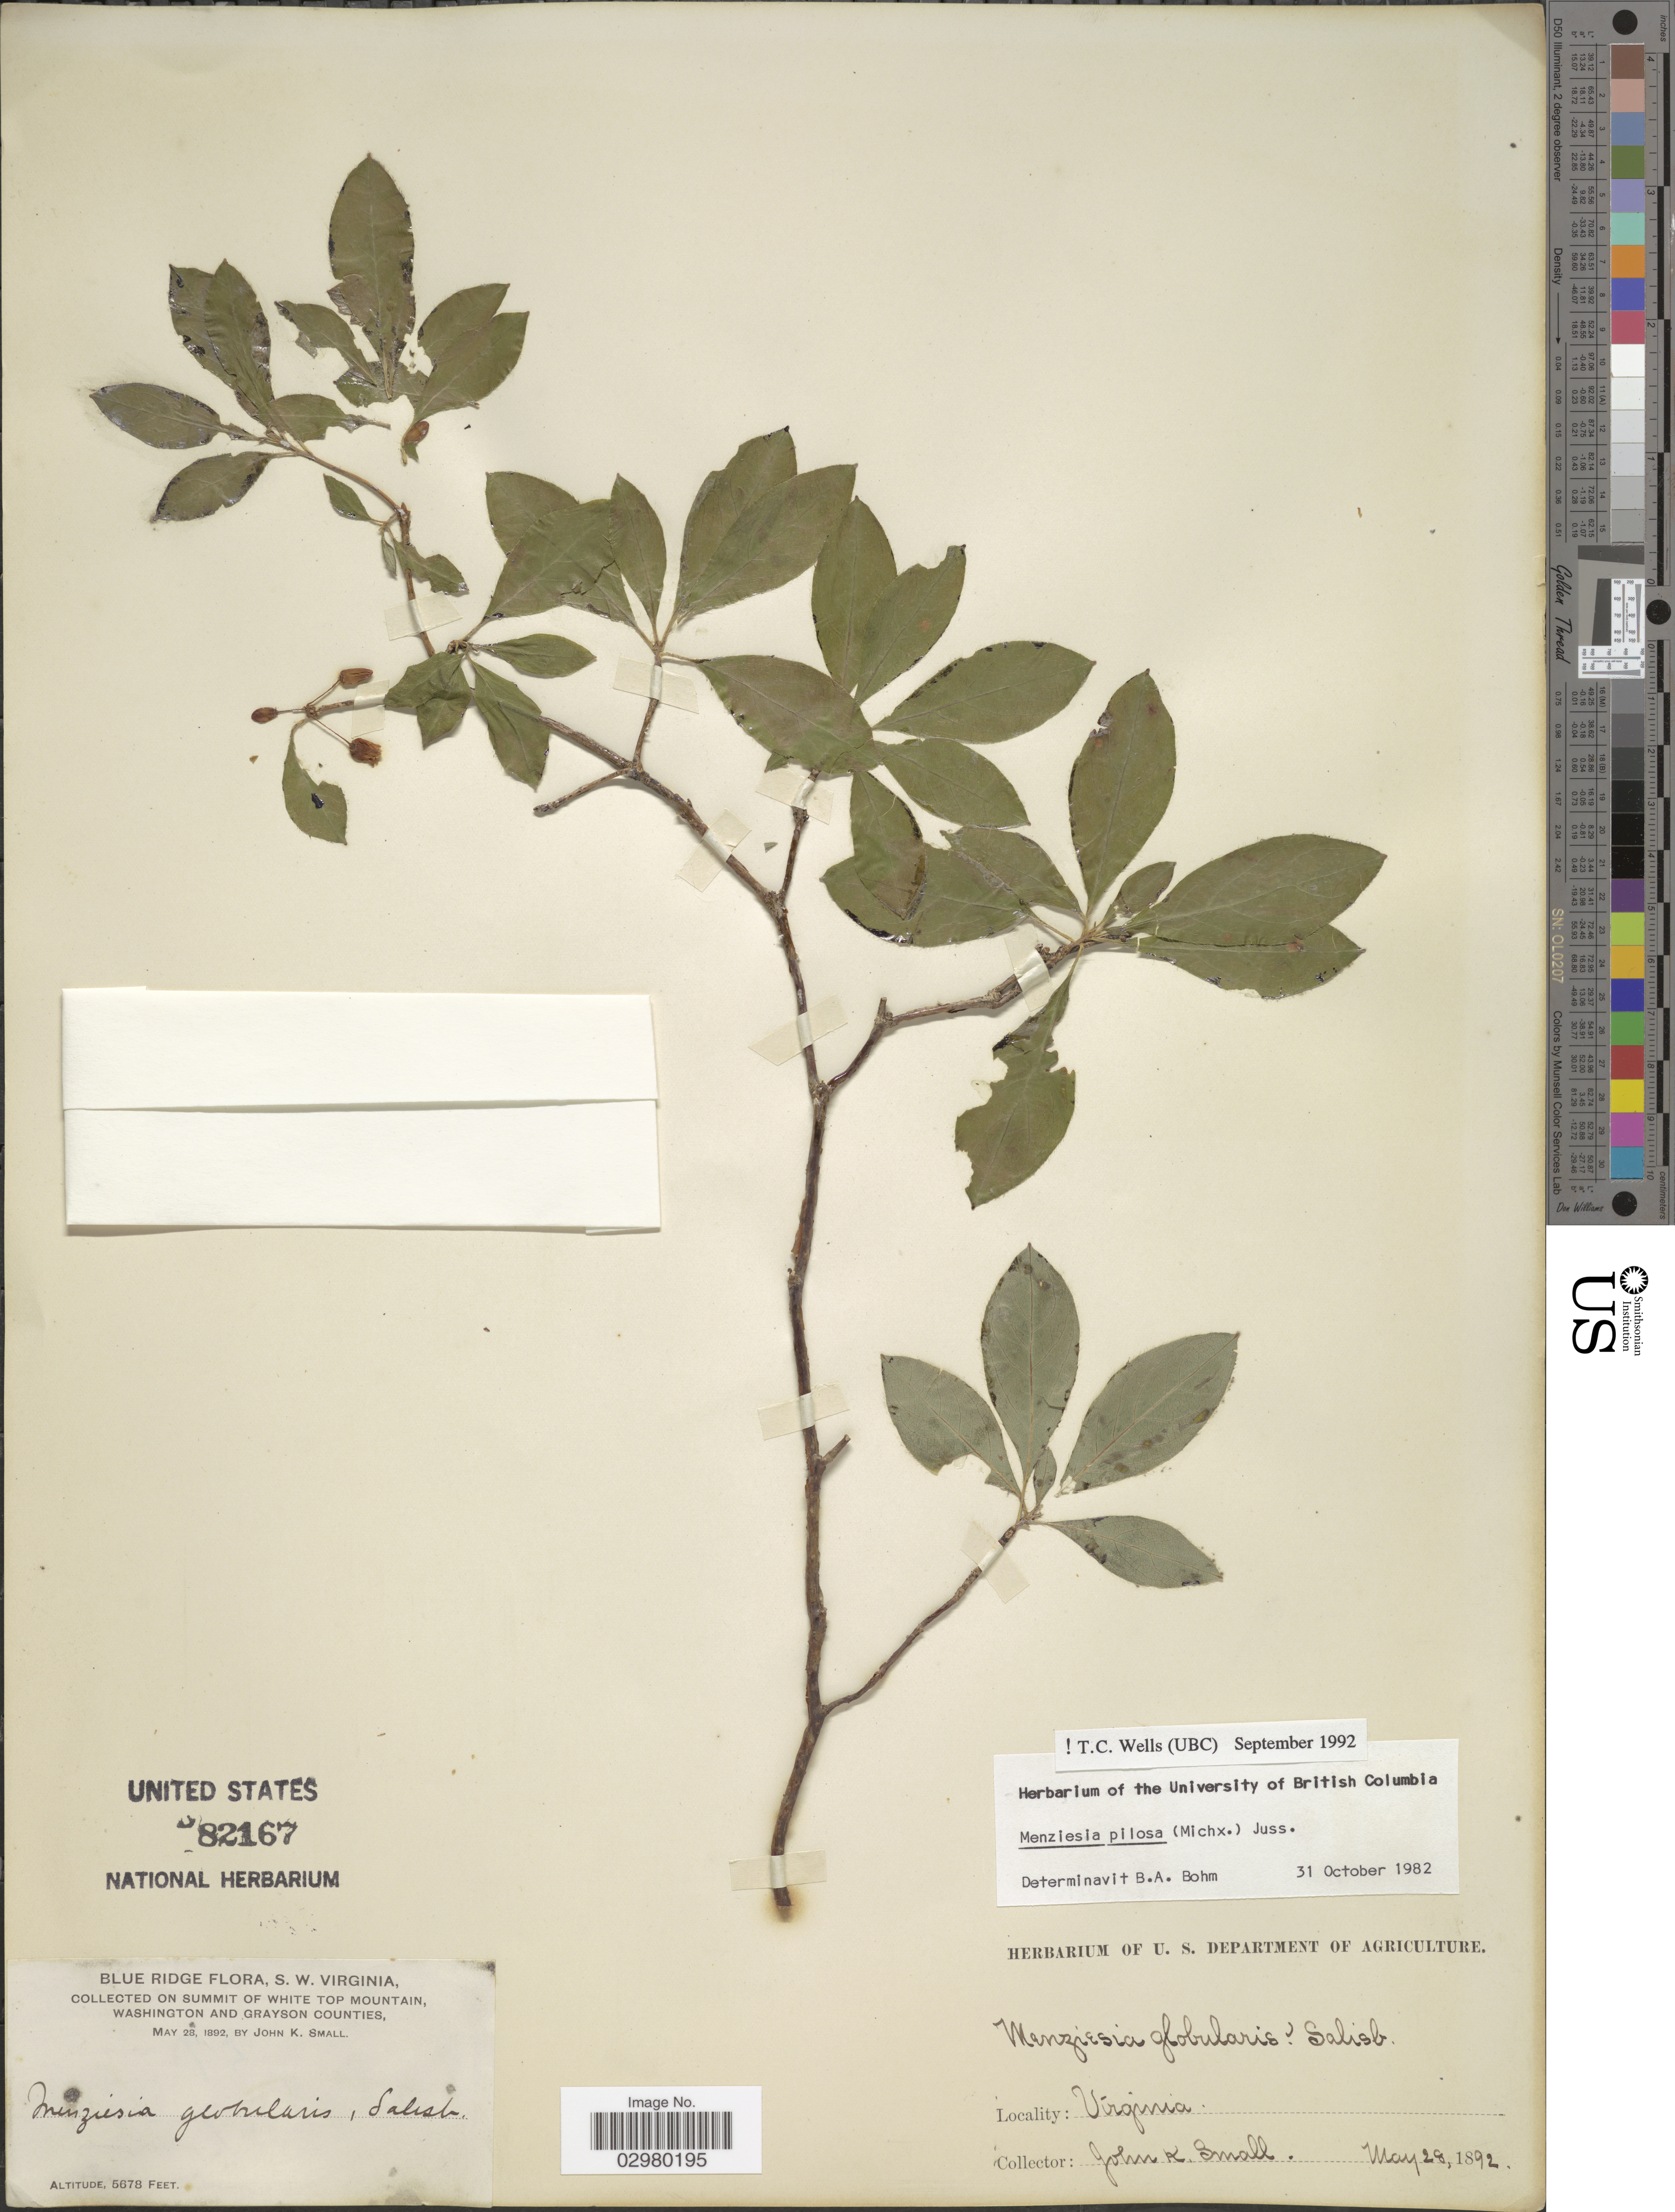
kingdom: Plantae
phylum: Tracheophyta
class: Magnoliopsida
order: Ericales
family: Ericaceae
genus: Menziesia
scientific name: Menziesia pilosa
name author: (Michx.) Juss.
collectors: J. K. Small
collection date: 1892-05-28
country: United States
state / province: Virginia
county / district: Grayson / Washington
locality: Blue Ridge. S.W. Virginia. On Summit of White Top Mountain, Washington and Grayson Counties.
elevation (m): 1731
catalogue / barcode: US 82167